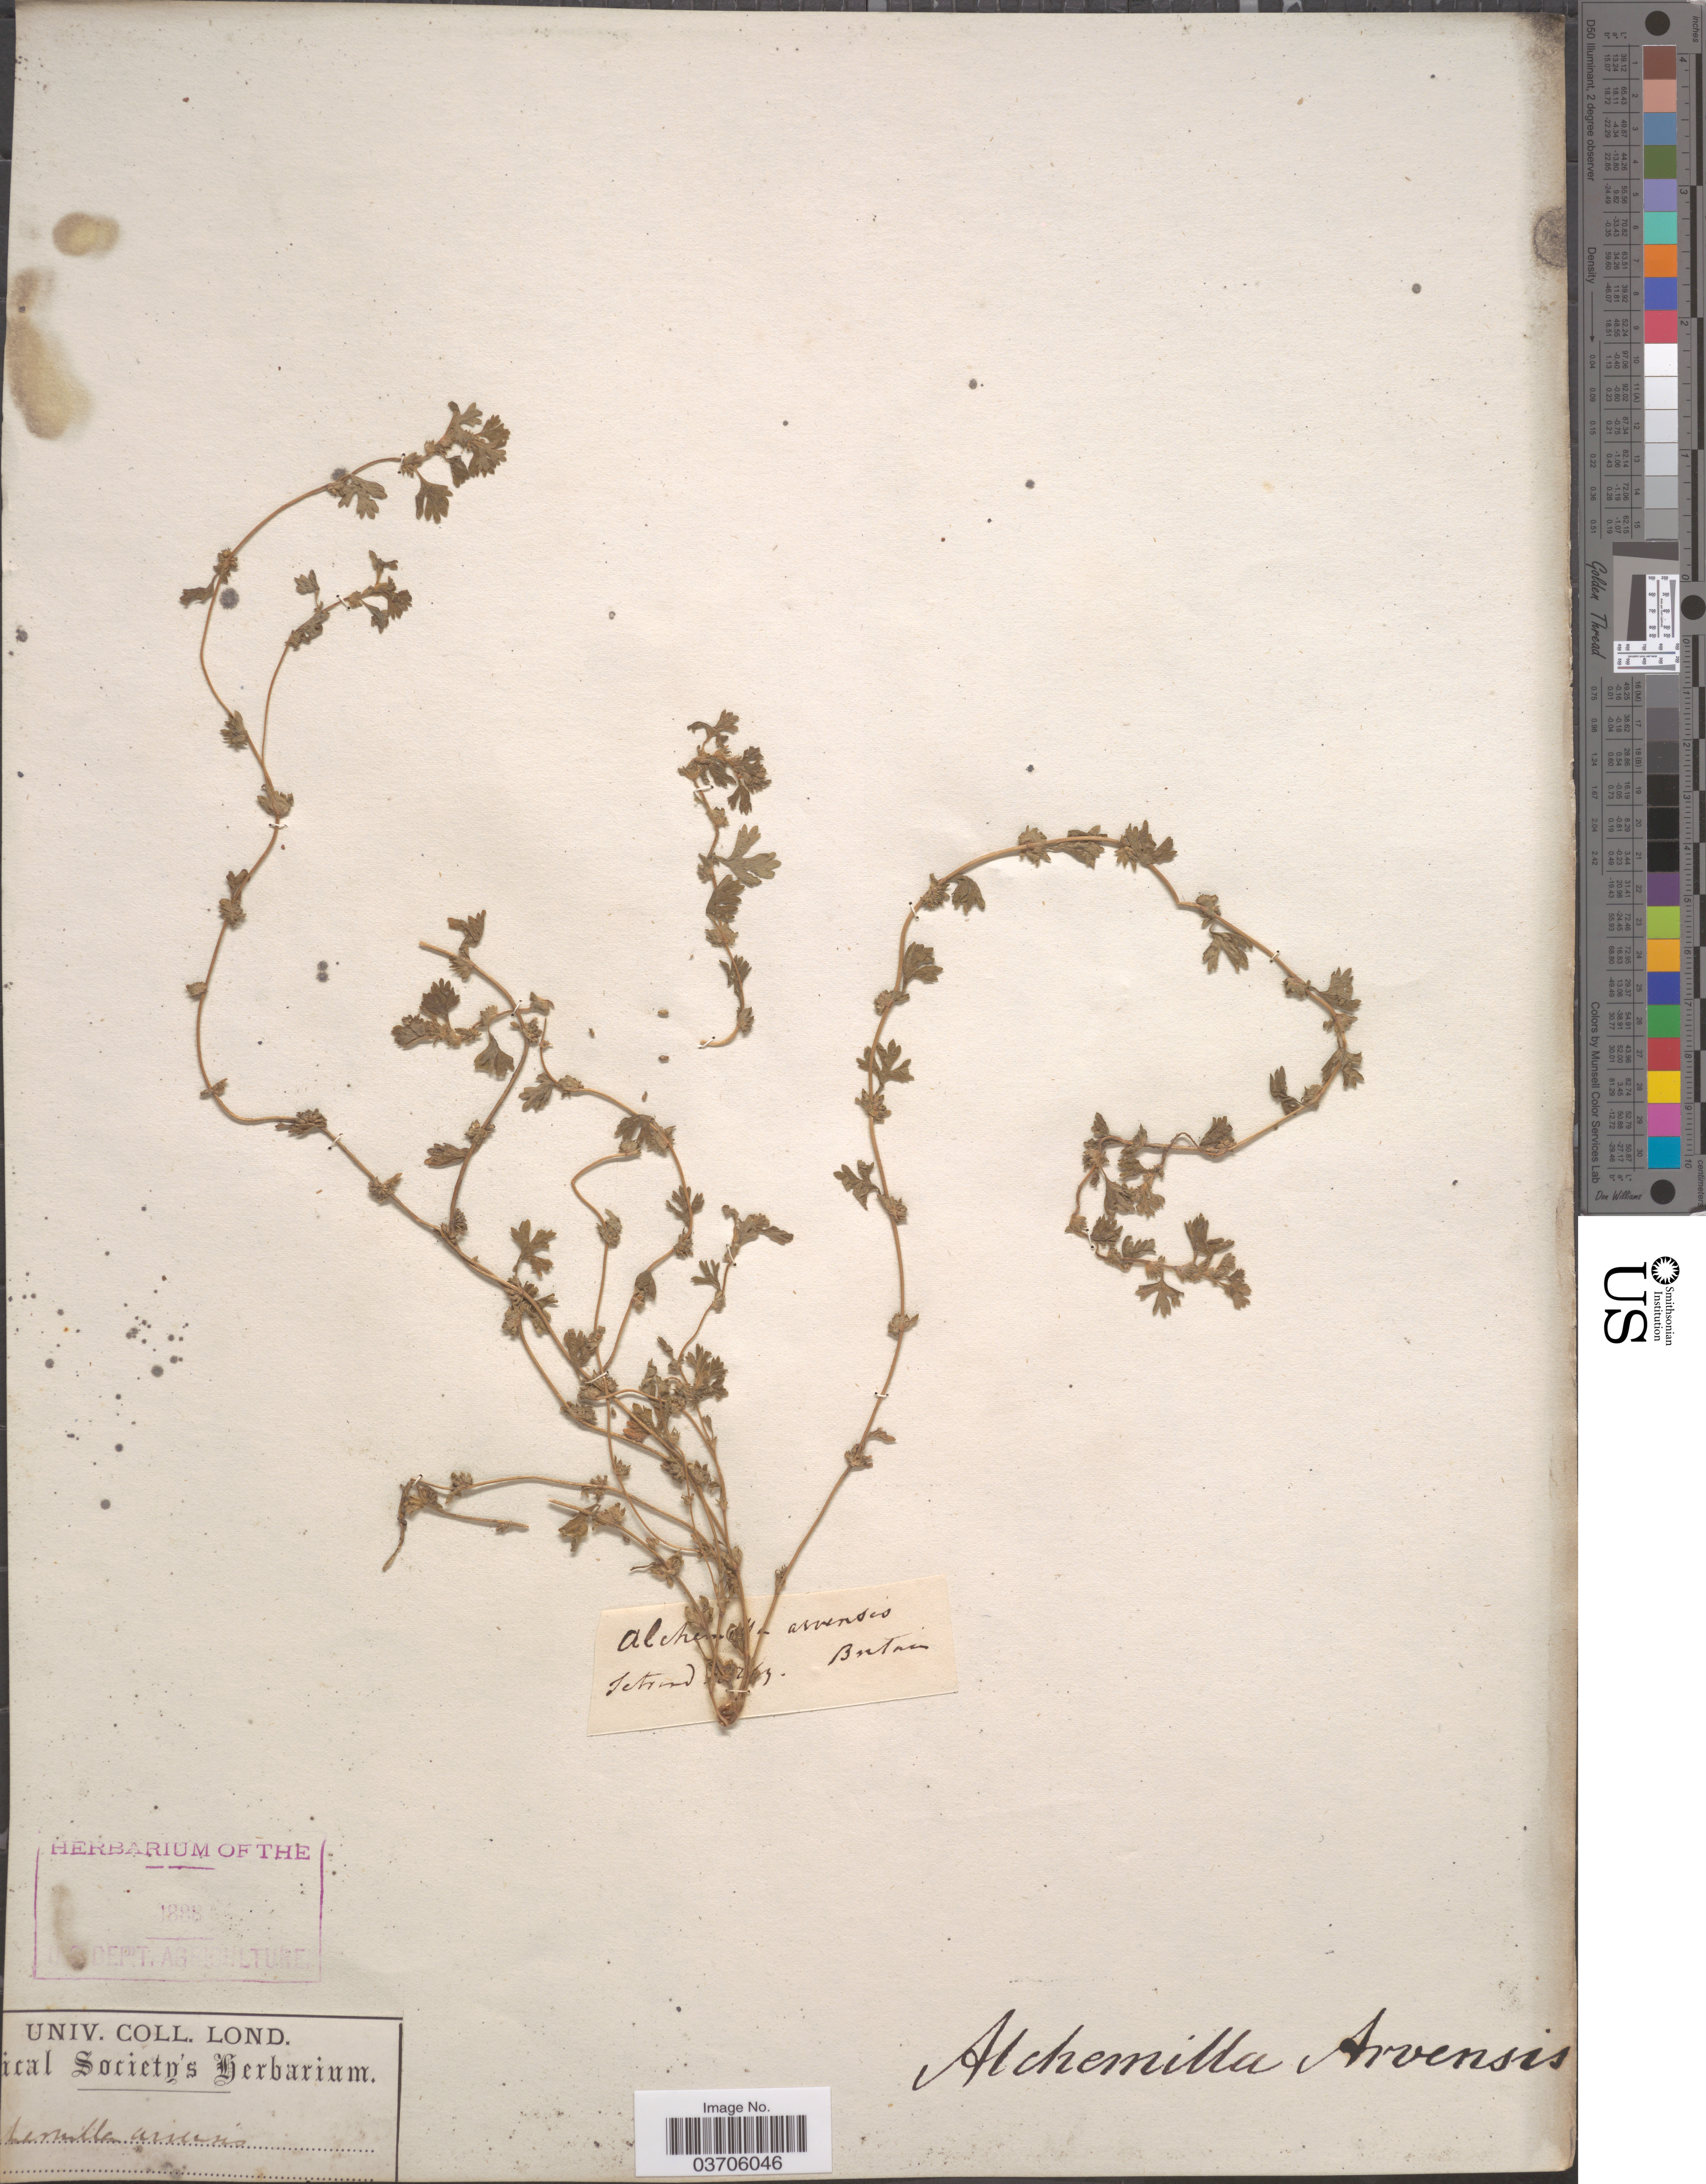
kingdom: Plantae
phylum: Tracheophyta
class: Magnoliopsida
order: Rosales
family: Rosaceae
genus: Aphanes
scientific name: Aphanes arvensis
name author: L.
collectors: ex herb. Medical Society's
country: Bhutan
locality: Butan.